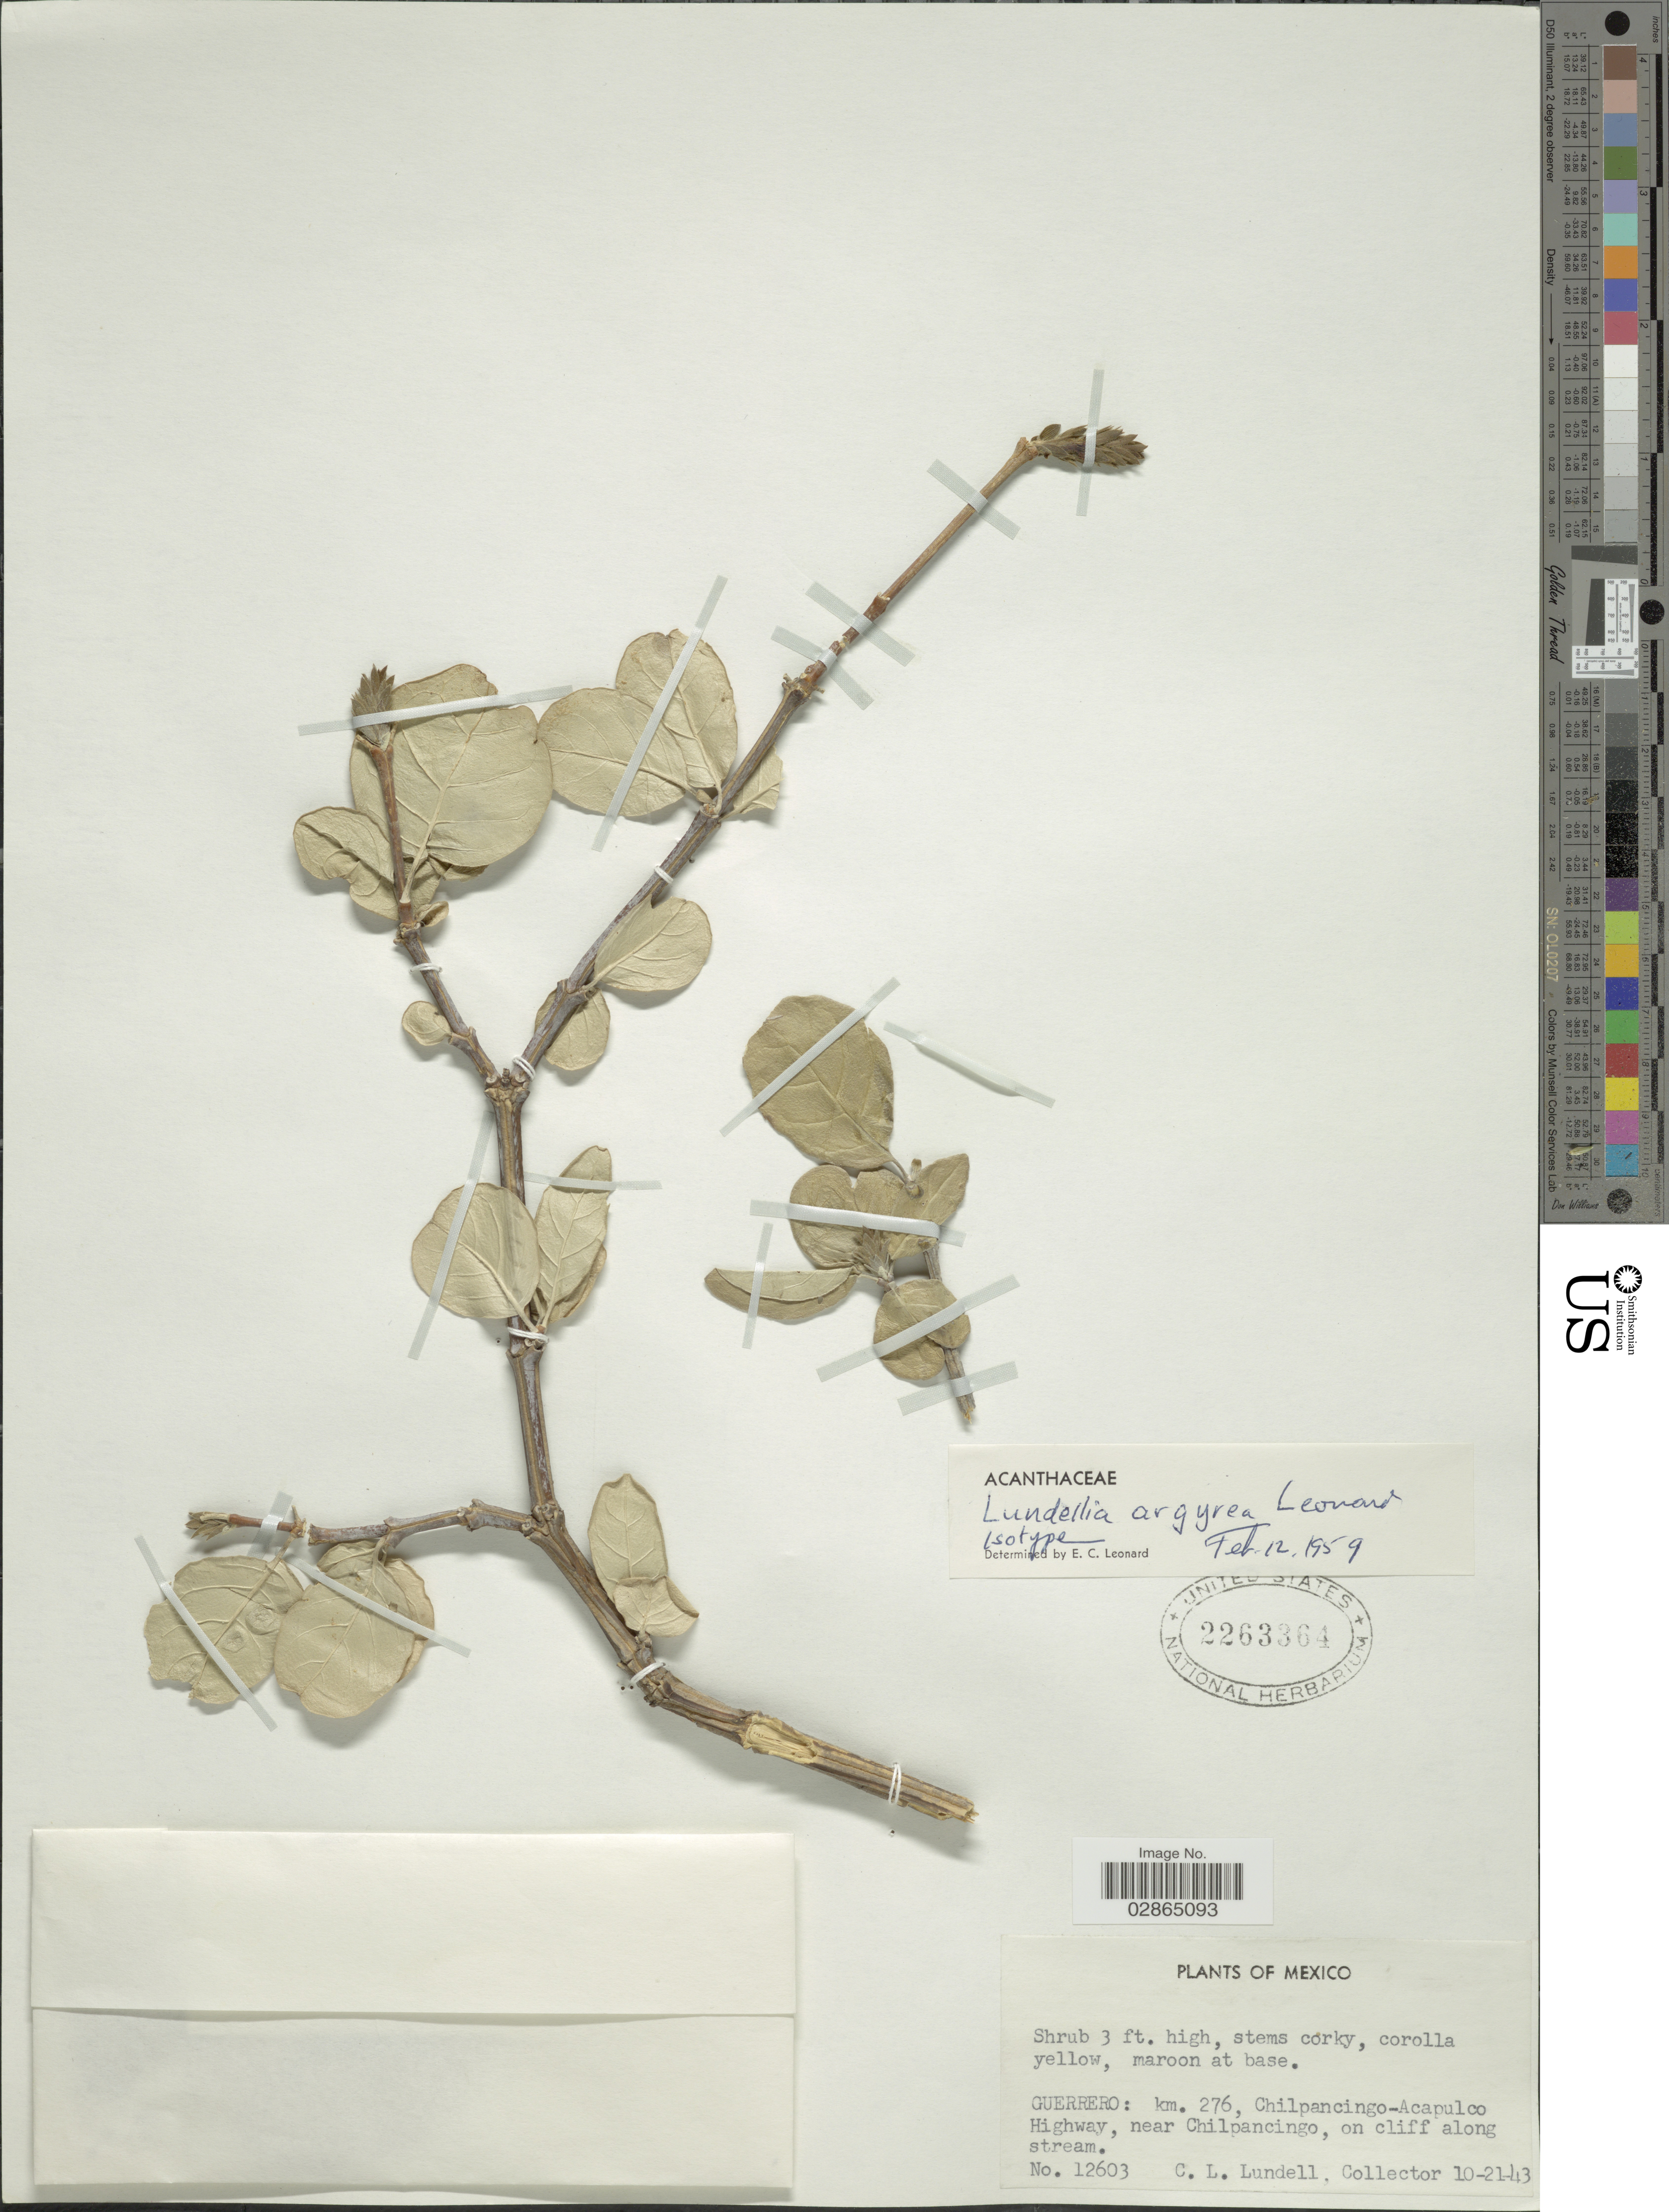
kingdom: Plantae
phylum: Tracheophyta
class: Magnoliopsida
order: Lamiales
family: Acanthaceae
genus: Holographis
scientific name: Holographis argyrea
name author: (Leonard) T.F. Daniel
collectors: C. L. Lundell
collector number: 12603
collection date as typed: Transcribed d/m/y: 21/10/43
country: Mexico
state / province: Guerrero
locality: Km. 276, Chilpancingo-Acapulco Highway, near Chilpancingo.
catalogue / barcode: US 2263364